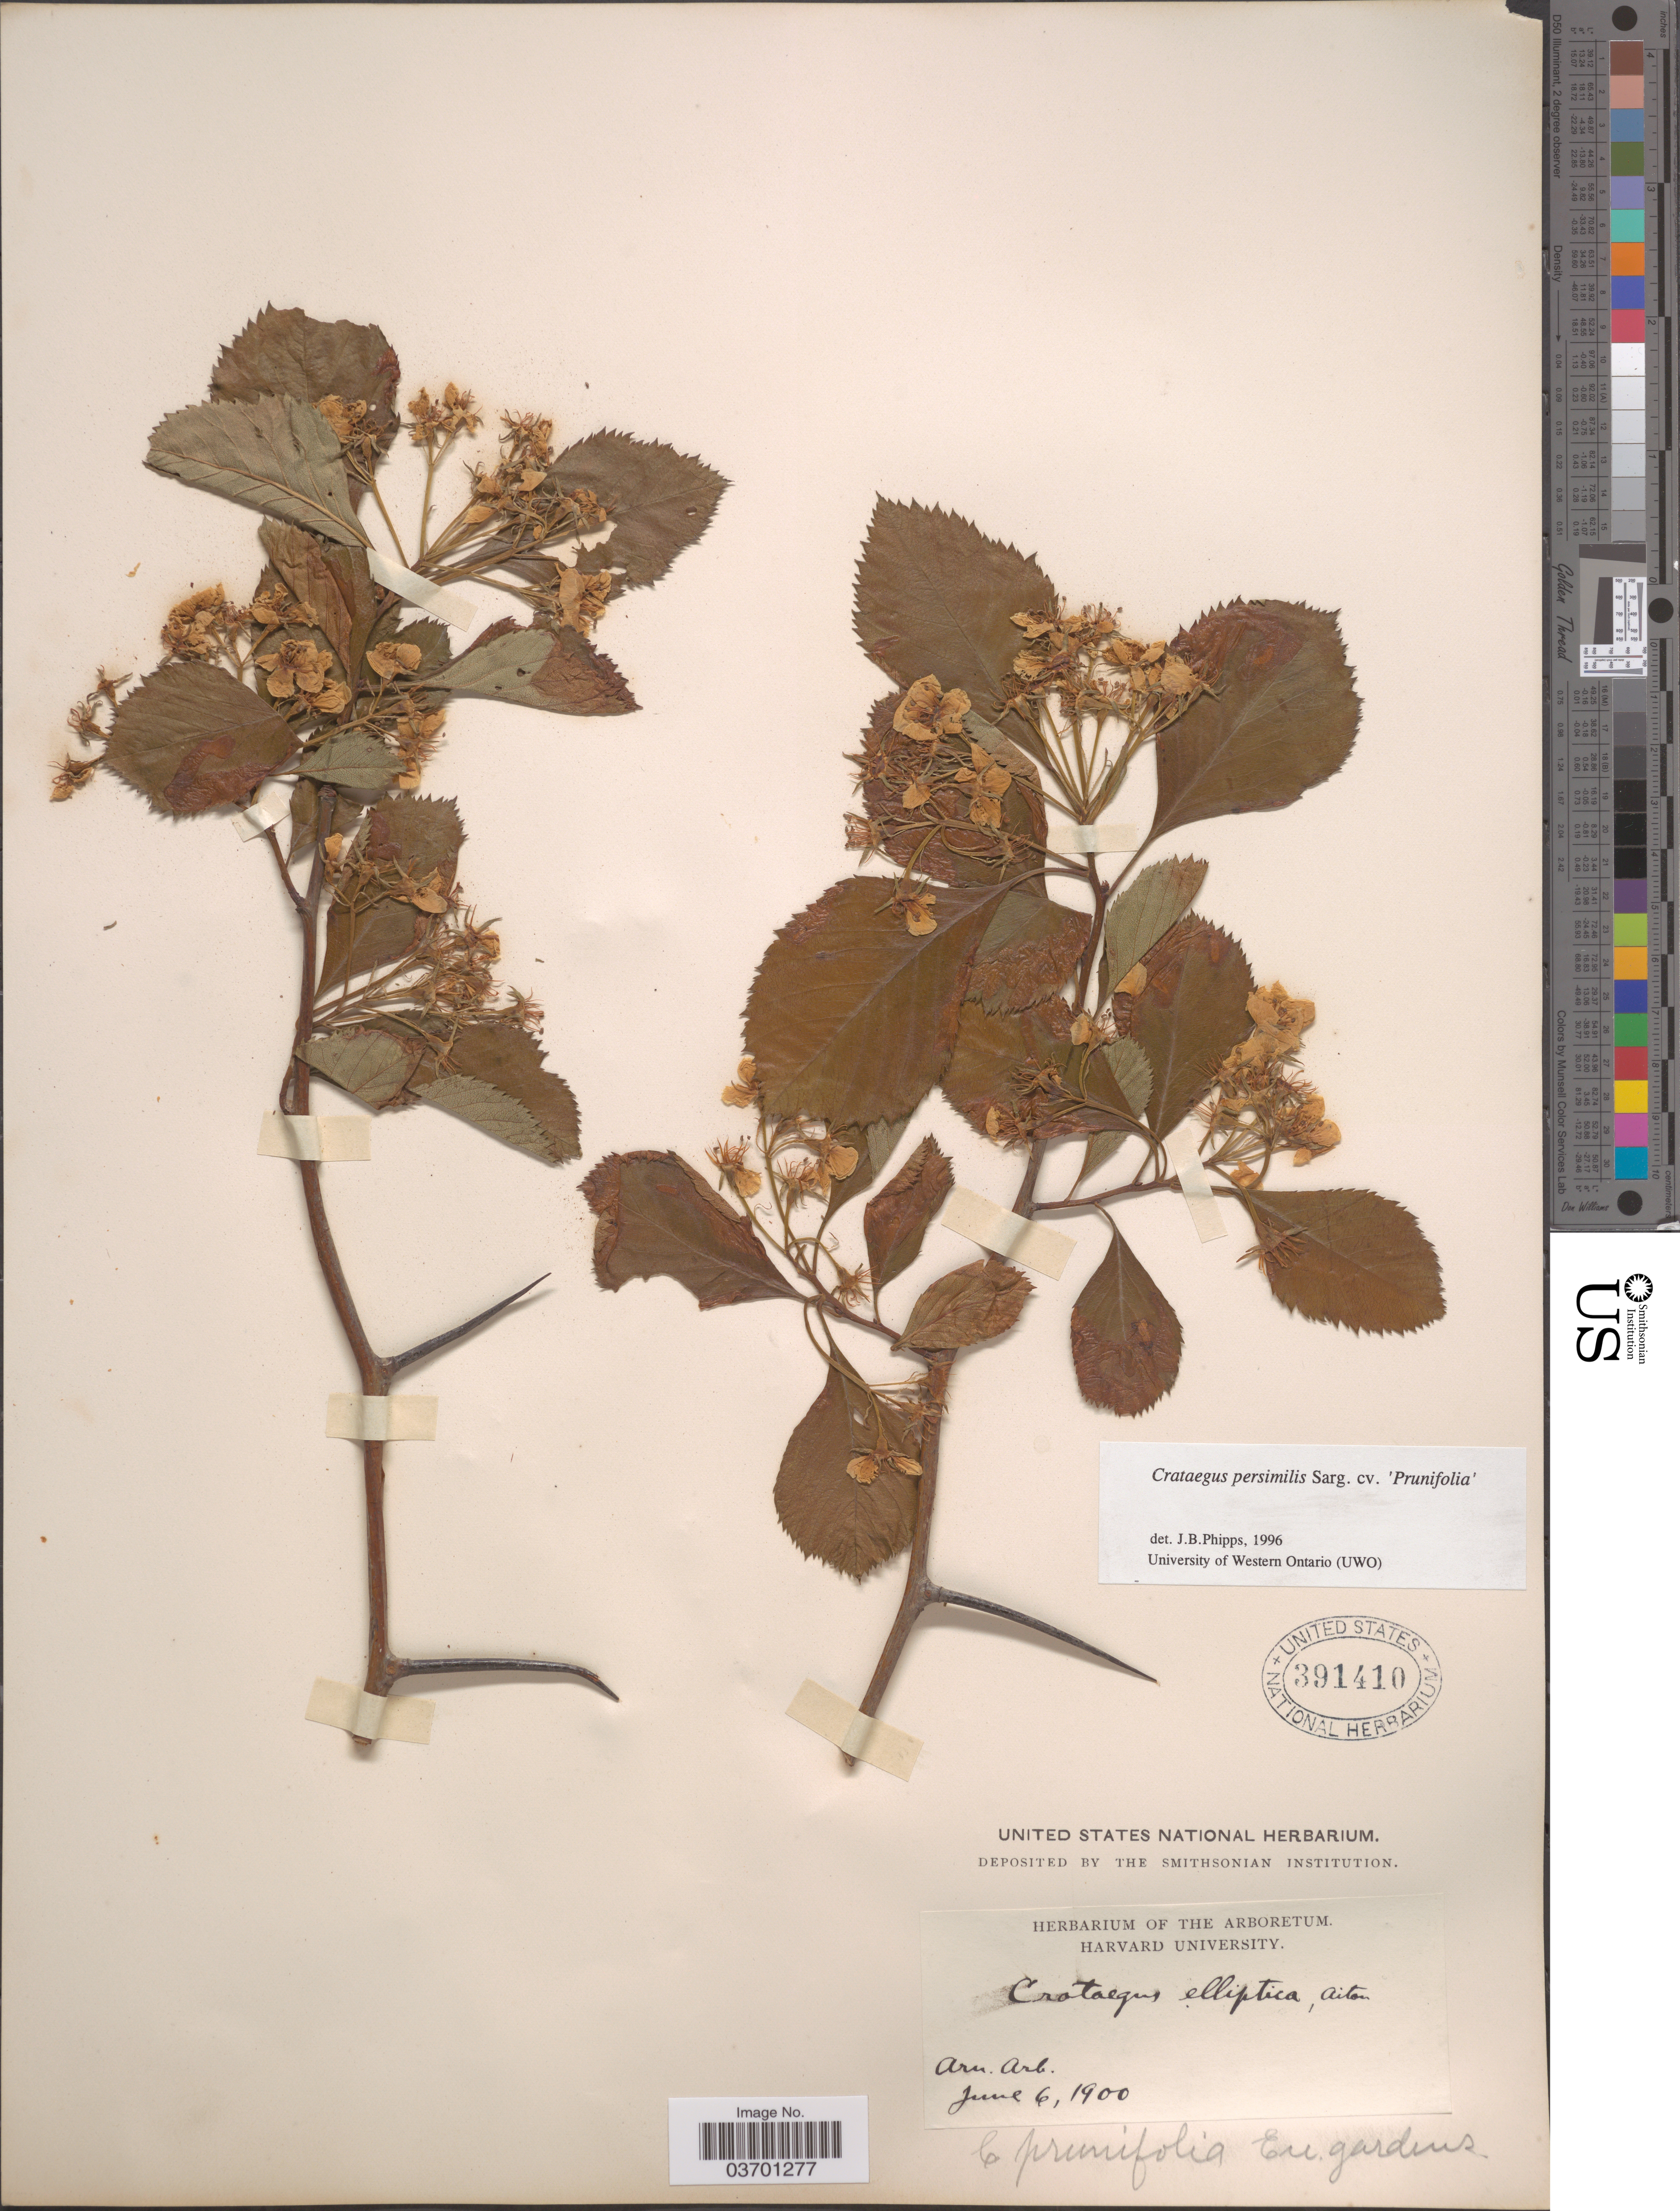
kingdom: Plantae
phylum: Tracheophyta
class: Magnoliopsida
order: Rosales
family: Rosaceae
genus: Crataegus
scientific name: Crataegus persimilis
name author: Sarg.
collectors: Ex herb. of the Arboretum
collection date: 1900-06-06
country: United States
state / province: Massachusetts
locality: Arn. Arb.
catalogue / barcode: US 391410